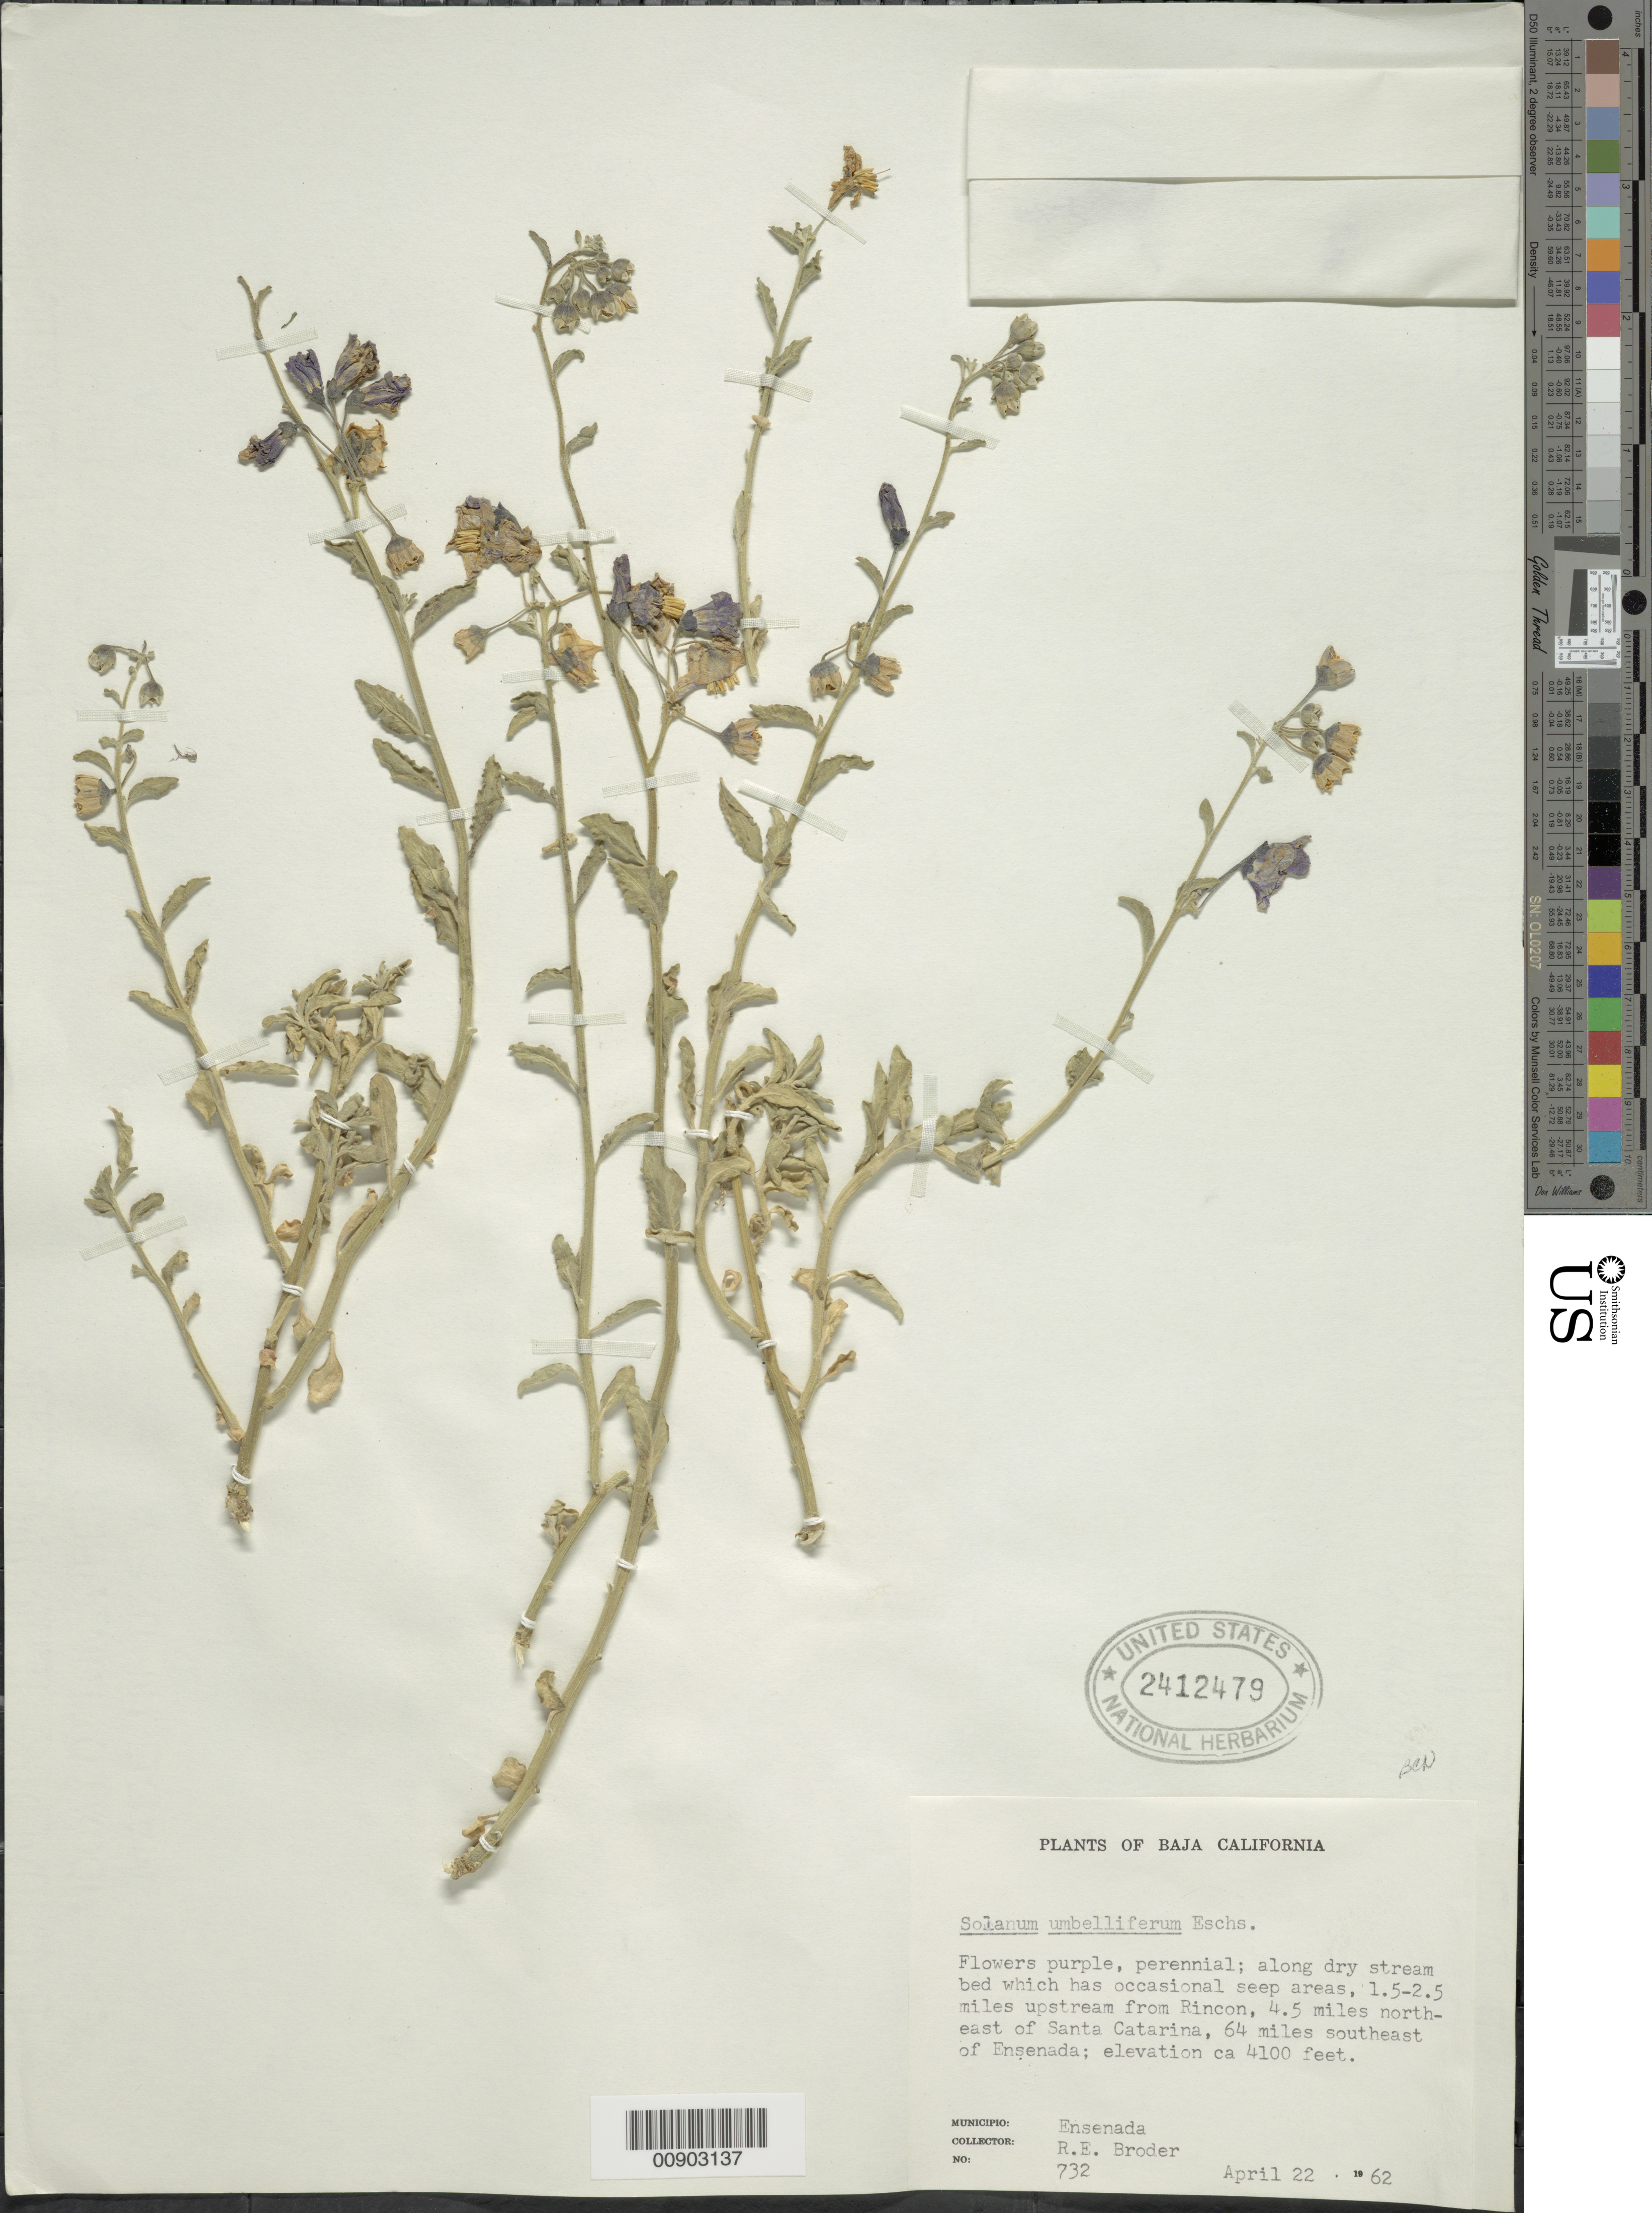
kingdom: Plantae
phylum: Tracheophyta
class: Magnoliopsida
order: Solanales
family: Solanaceae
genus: Solanum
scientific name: Solanum umbelliferum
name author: Eschsch.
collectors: R. Broder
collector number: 732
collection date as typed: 22 Apr 1962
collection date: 1962-04-22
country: Mexico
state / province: Baja California Norte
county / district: Ensenada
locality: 1.5 - 2.5 miles upstream from Rincon, 4.5 miles northeast of Santa Catarina, 64 miles southeast of Ensenada, Baja California.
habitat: Along dry stream bed which has occasional seep areas.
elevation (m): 1250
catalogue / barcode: US 2412479